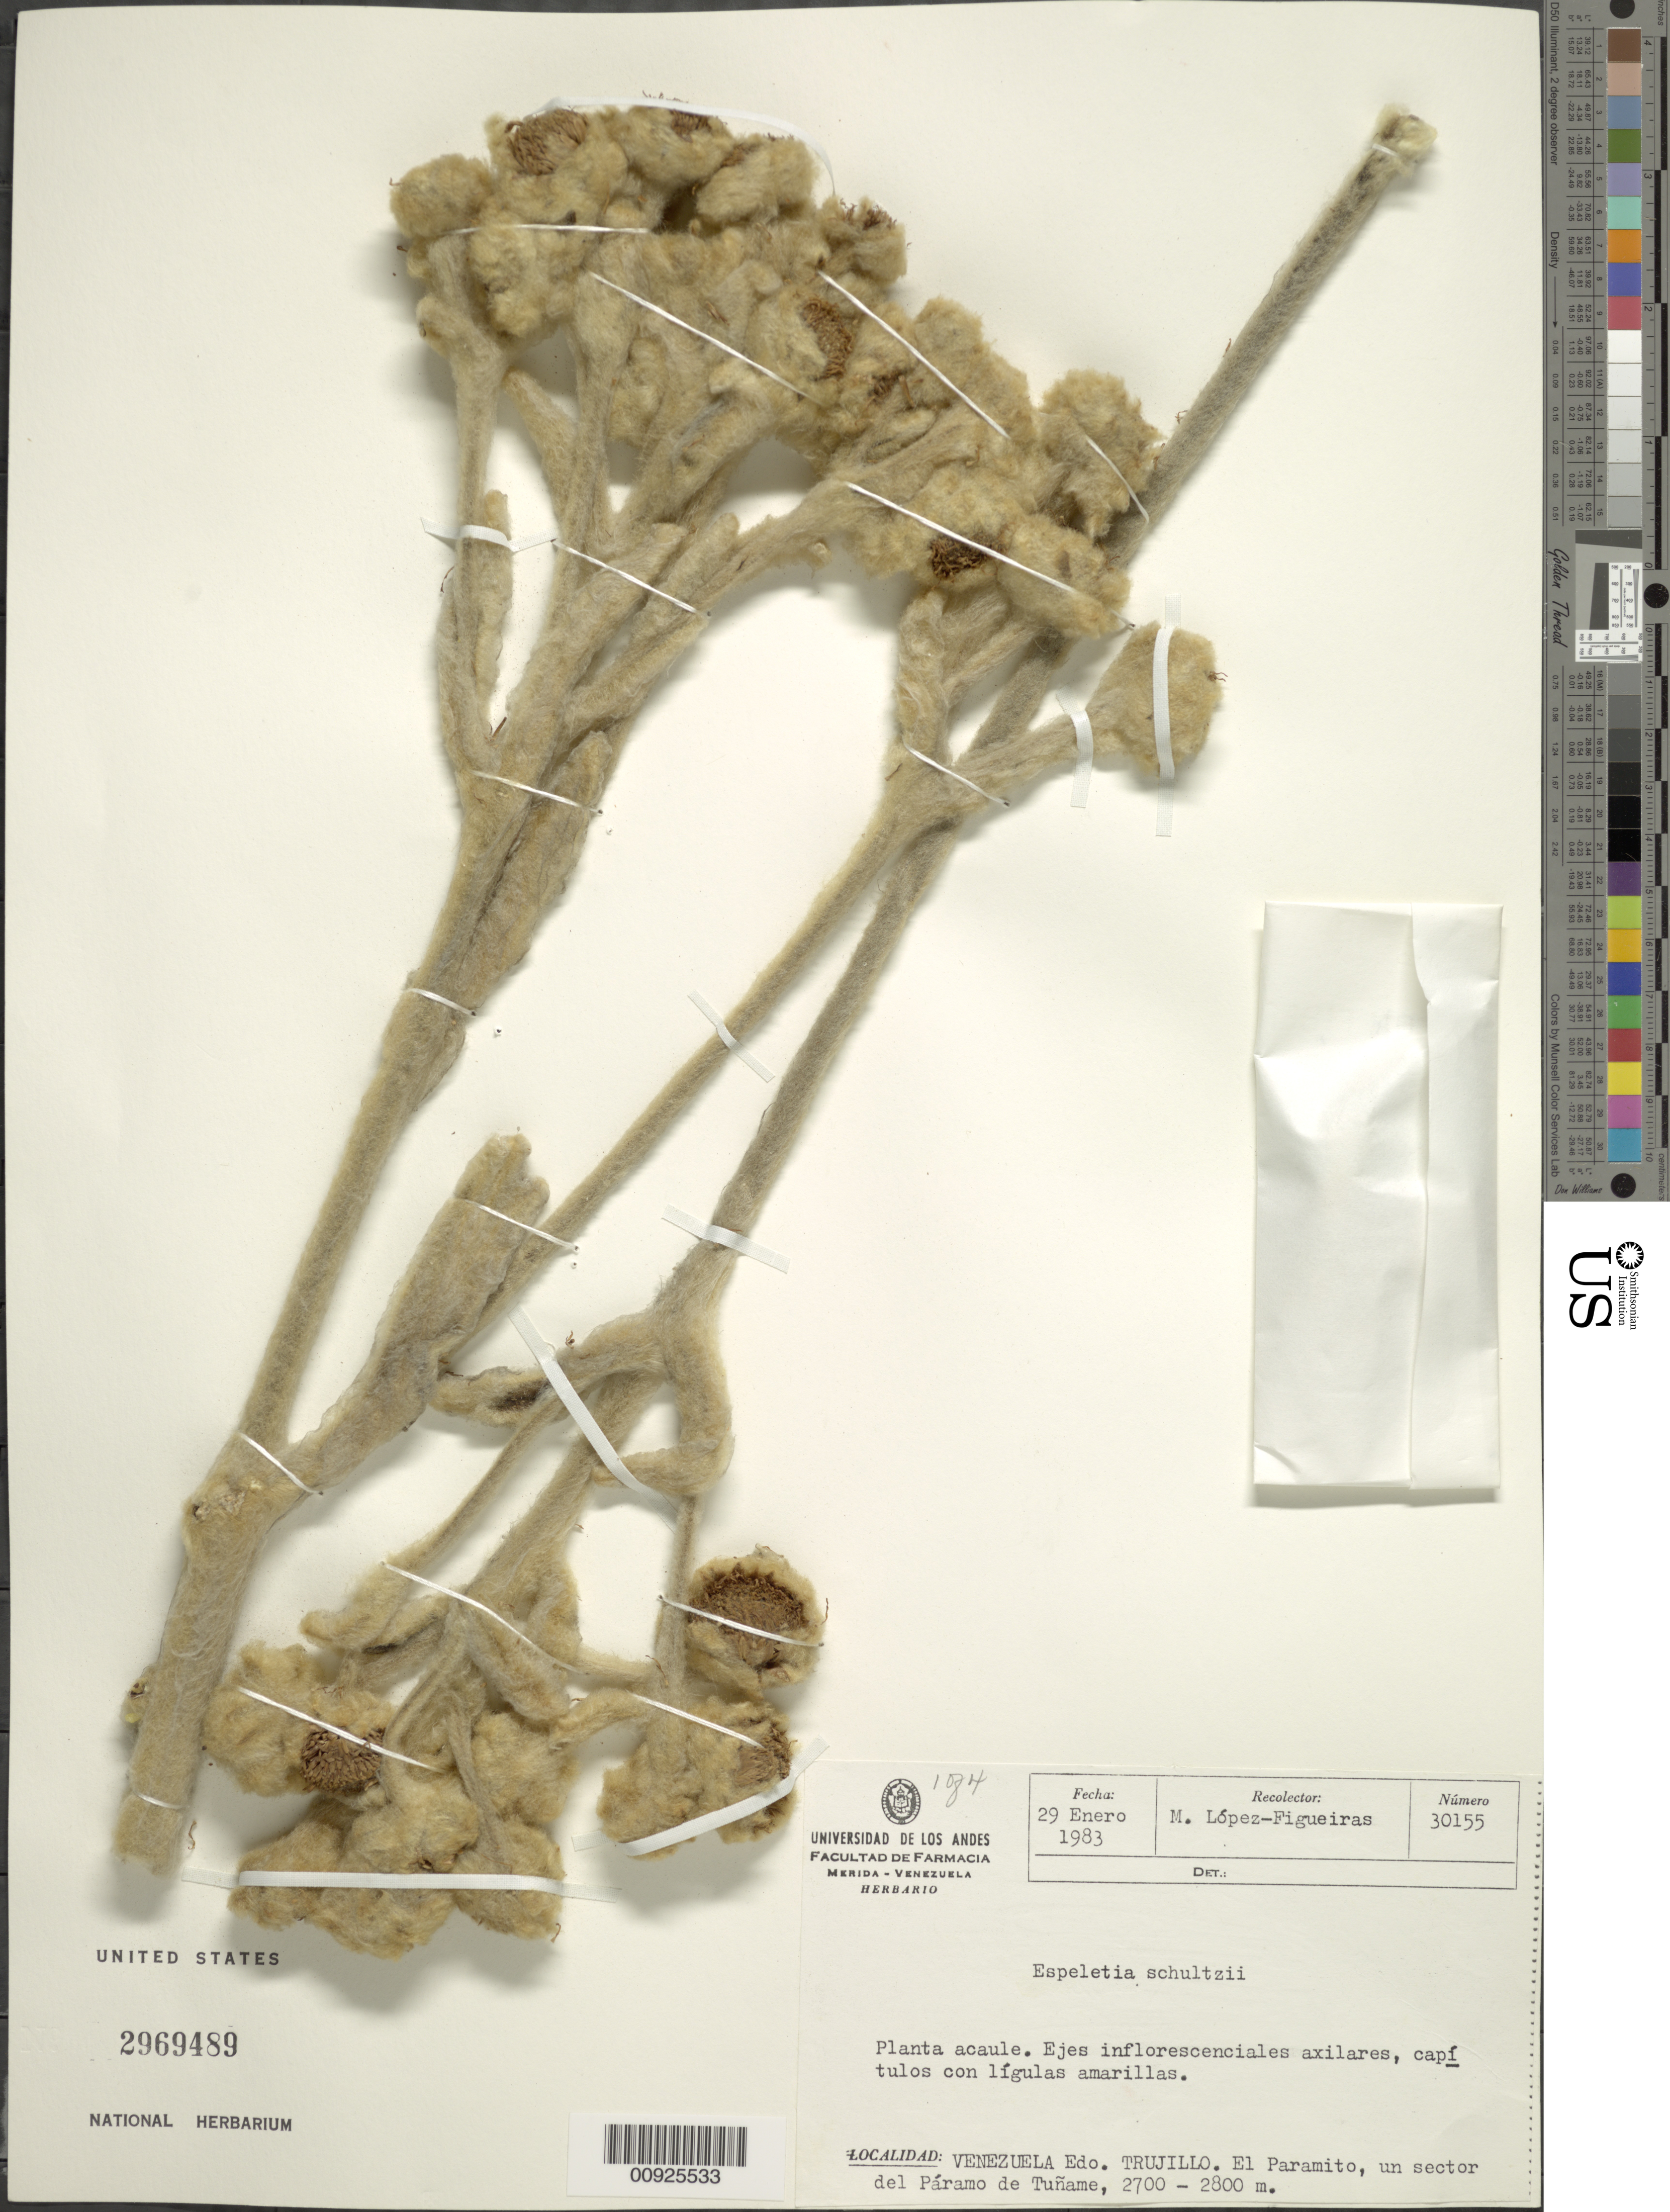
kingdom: Plantae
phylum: Tracheophyta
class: Magnoliopsida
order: Asterales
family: Asteraceae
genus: Espeletia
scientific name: Espeletia schultzii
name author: Wedd.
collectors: M. López Figueiras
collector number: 30155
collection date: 1983-01-29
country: Venezuela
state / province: Trujillo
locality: Páramo de Tuñame. El Paramito, un sector del Páramo de Tuñame.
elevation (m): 2700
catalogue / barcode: US 2969489